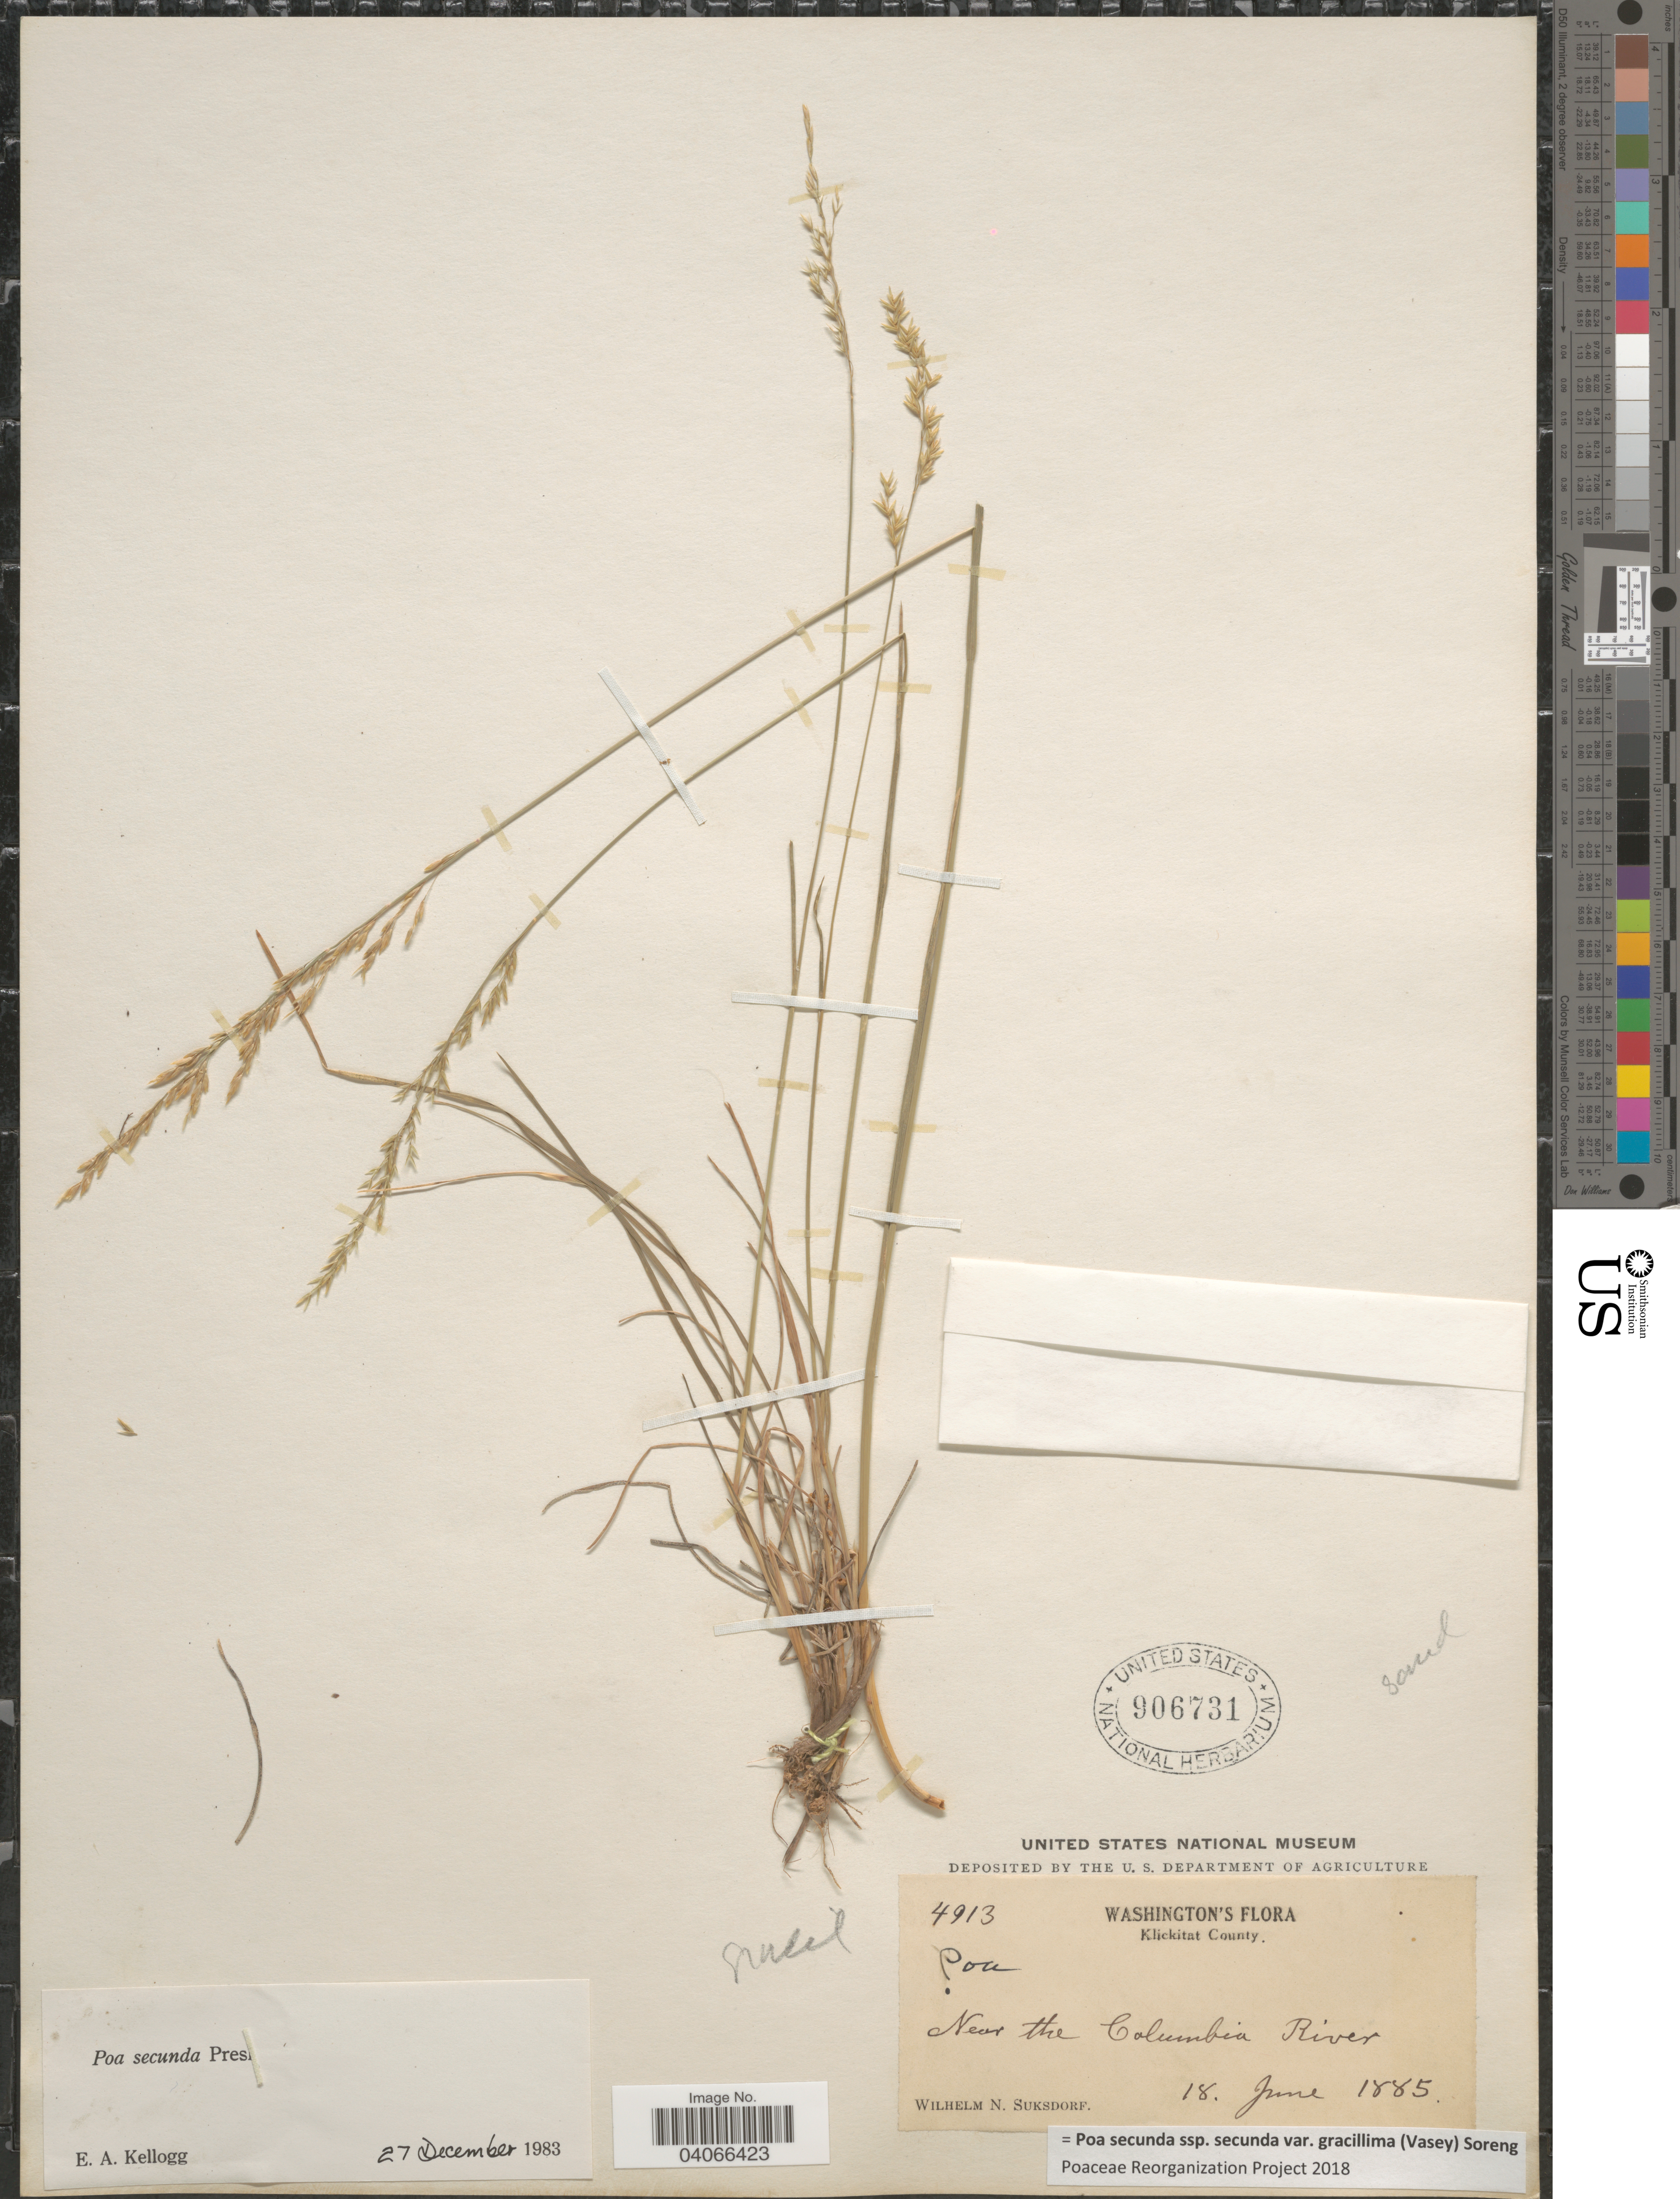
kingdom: Plantae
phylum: Tracheophyta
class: Liliopsida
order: Poales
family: Poaceae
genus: Poa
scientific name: Poa secunda subsp. secunda var. gracillima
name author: (Vasey) Soreng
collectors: W. N. Suksdorf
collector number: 4913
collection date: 1885-06-18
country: United States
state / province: Washington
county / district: Klickitat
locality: Klickitat County. Near the Columbia River.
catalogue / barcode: US 906731